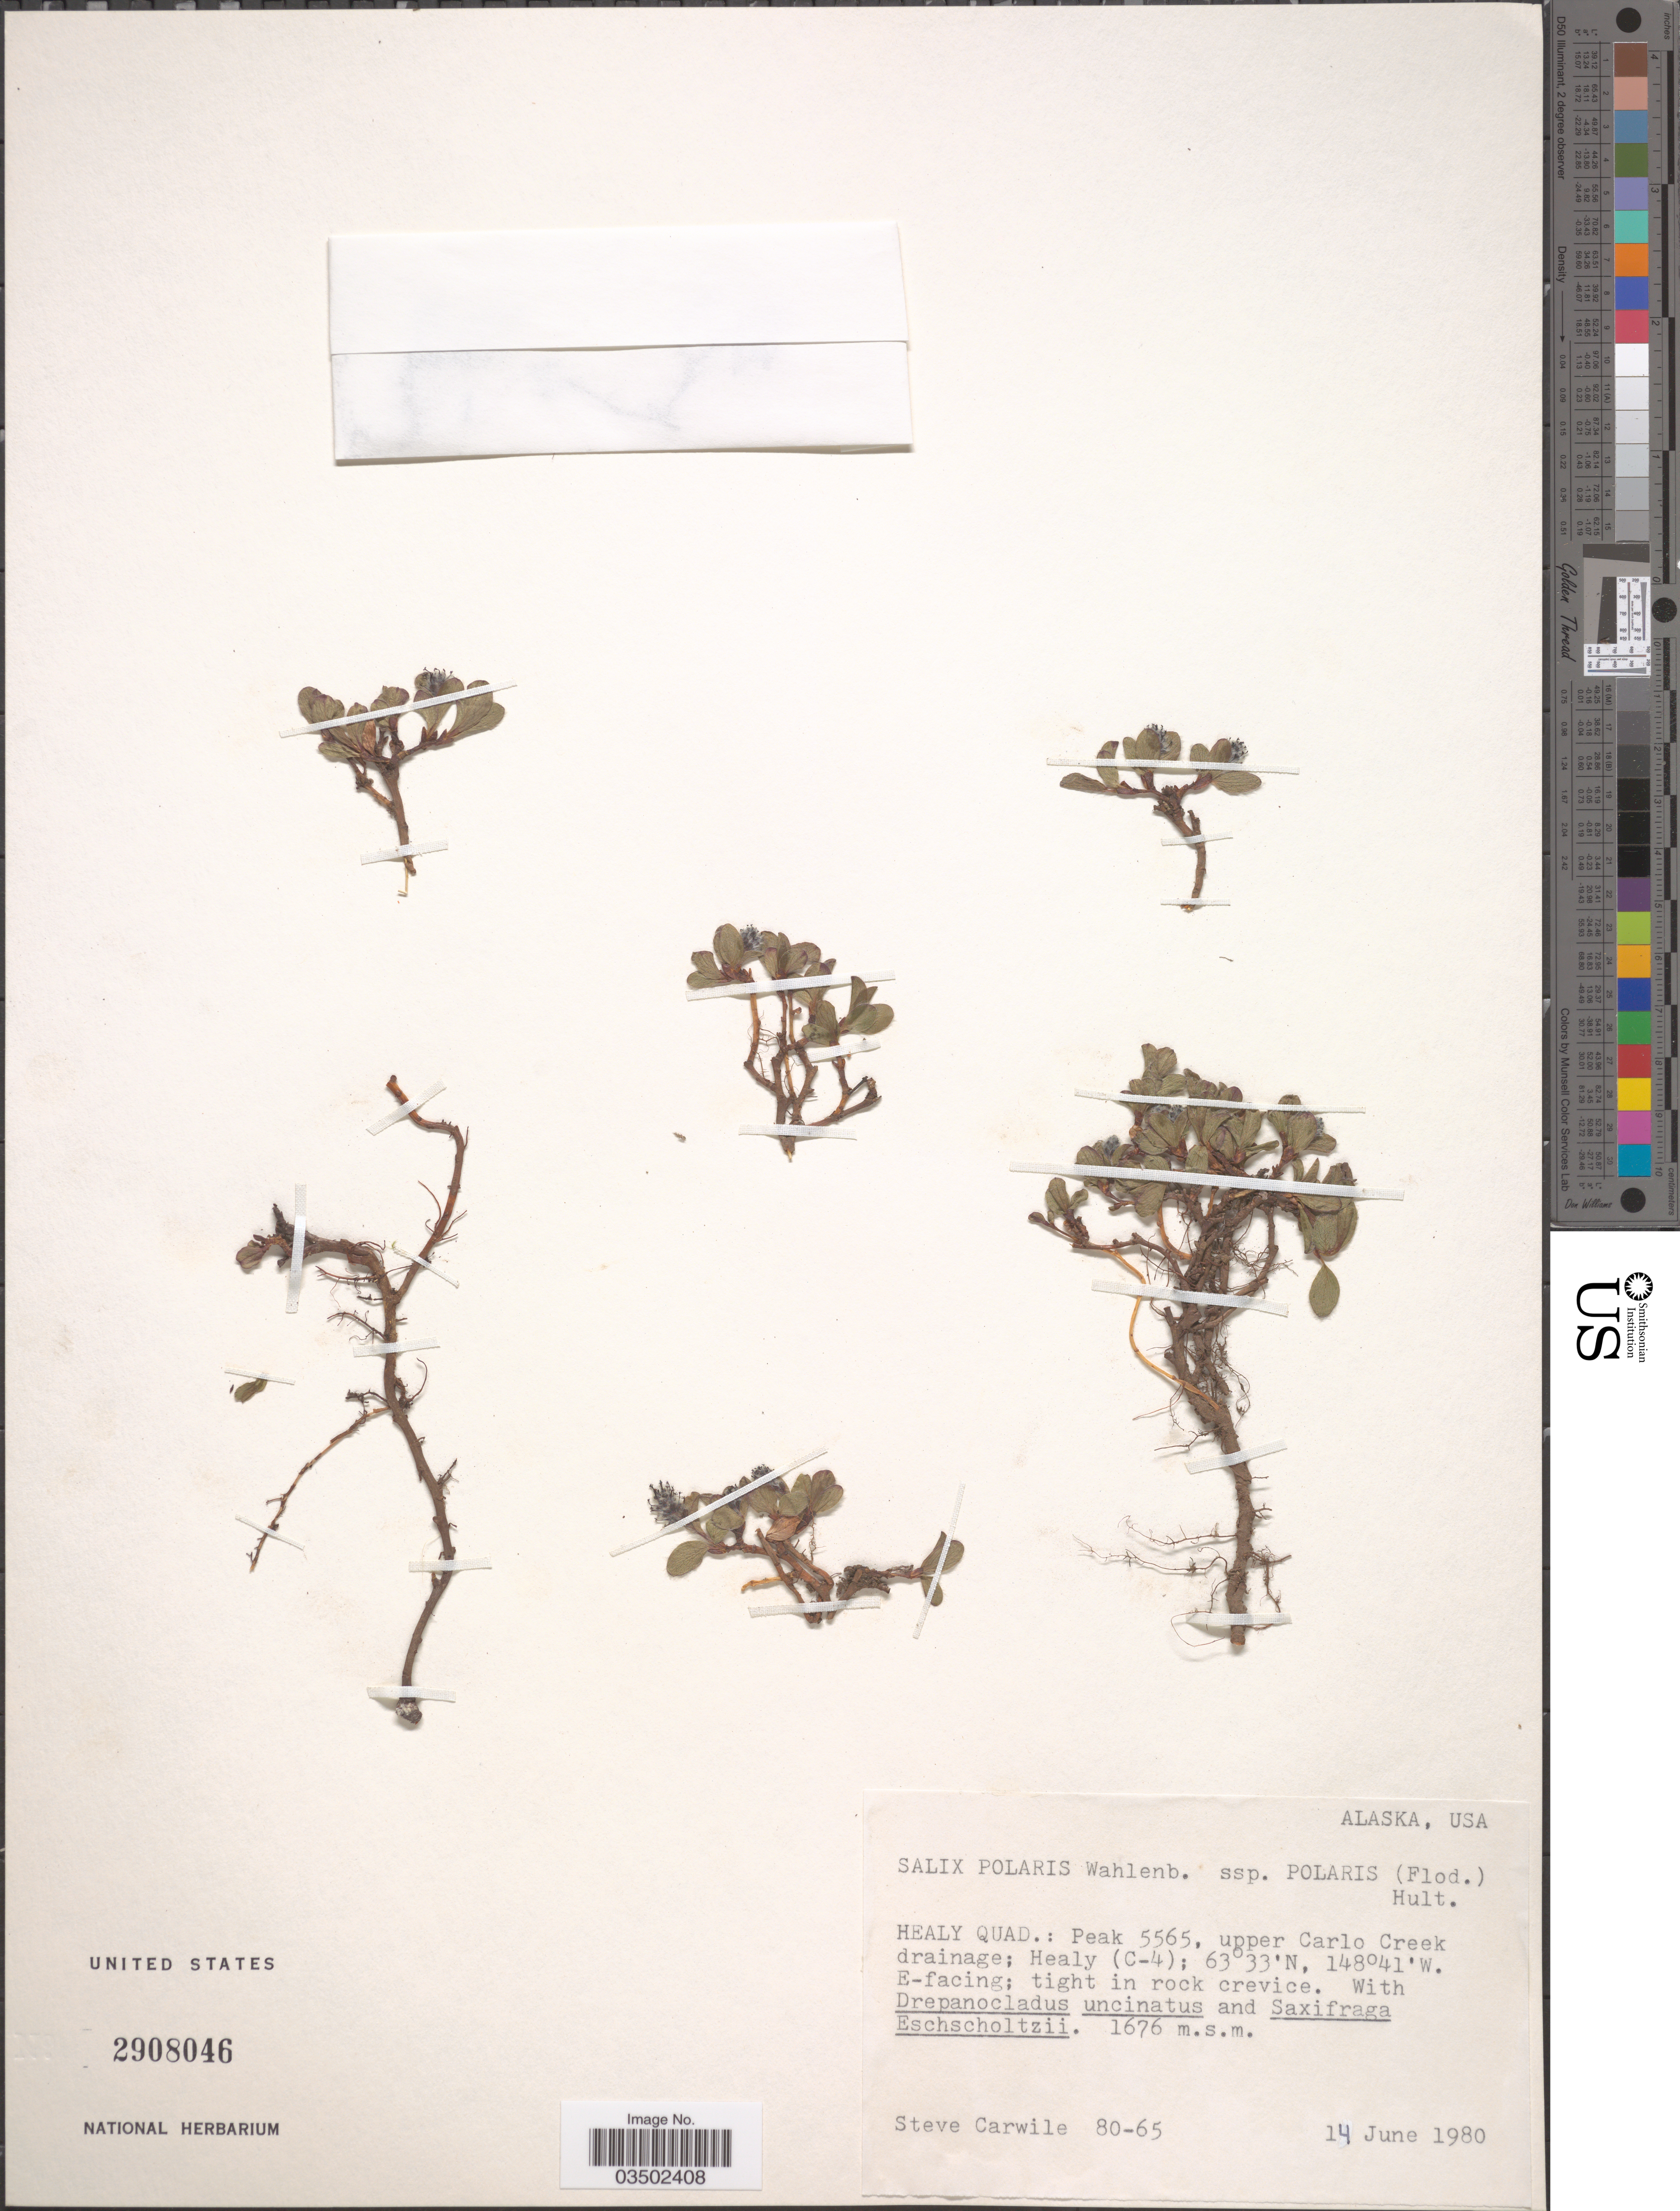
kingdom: Plantae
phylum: Tracheophyta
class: Magnoliopsida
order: Malpighiales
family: Salicaceae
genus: Salix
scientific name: Salix polaris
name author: Wahlenb.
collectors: S. Carwile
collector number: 80-65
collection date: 1980-06-14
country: United States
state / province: Alaska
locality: USA. Healy Quad.: Peak 5565, upper Carlo Creek drainage; Healy (C-4). E-facing.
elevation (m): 1676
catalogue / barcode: US 2908046